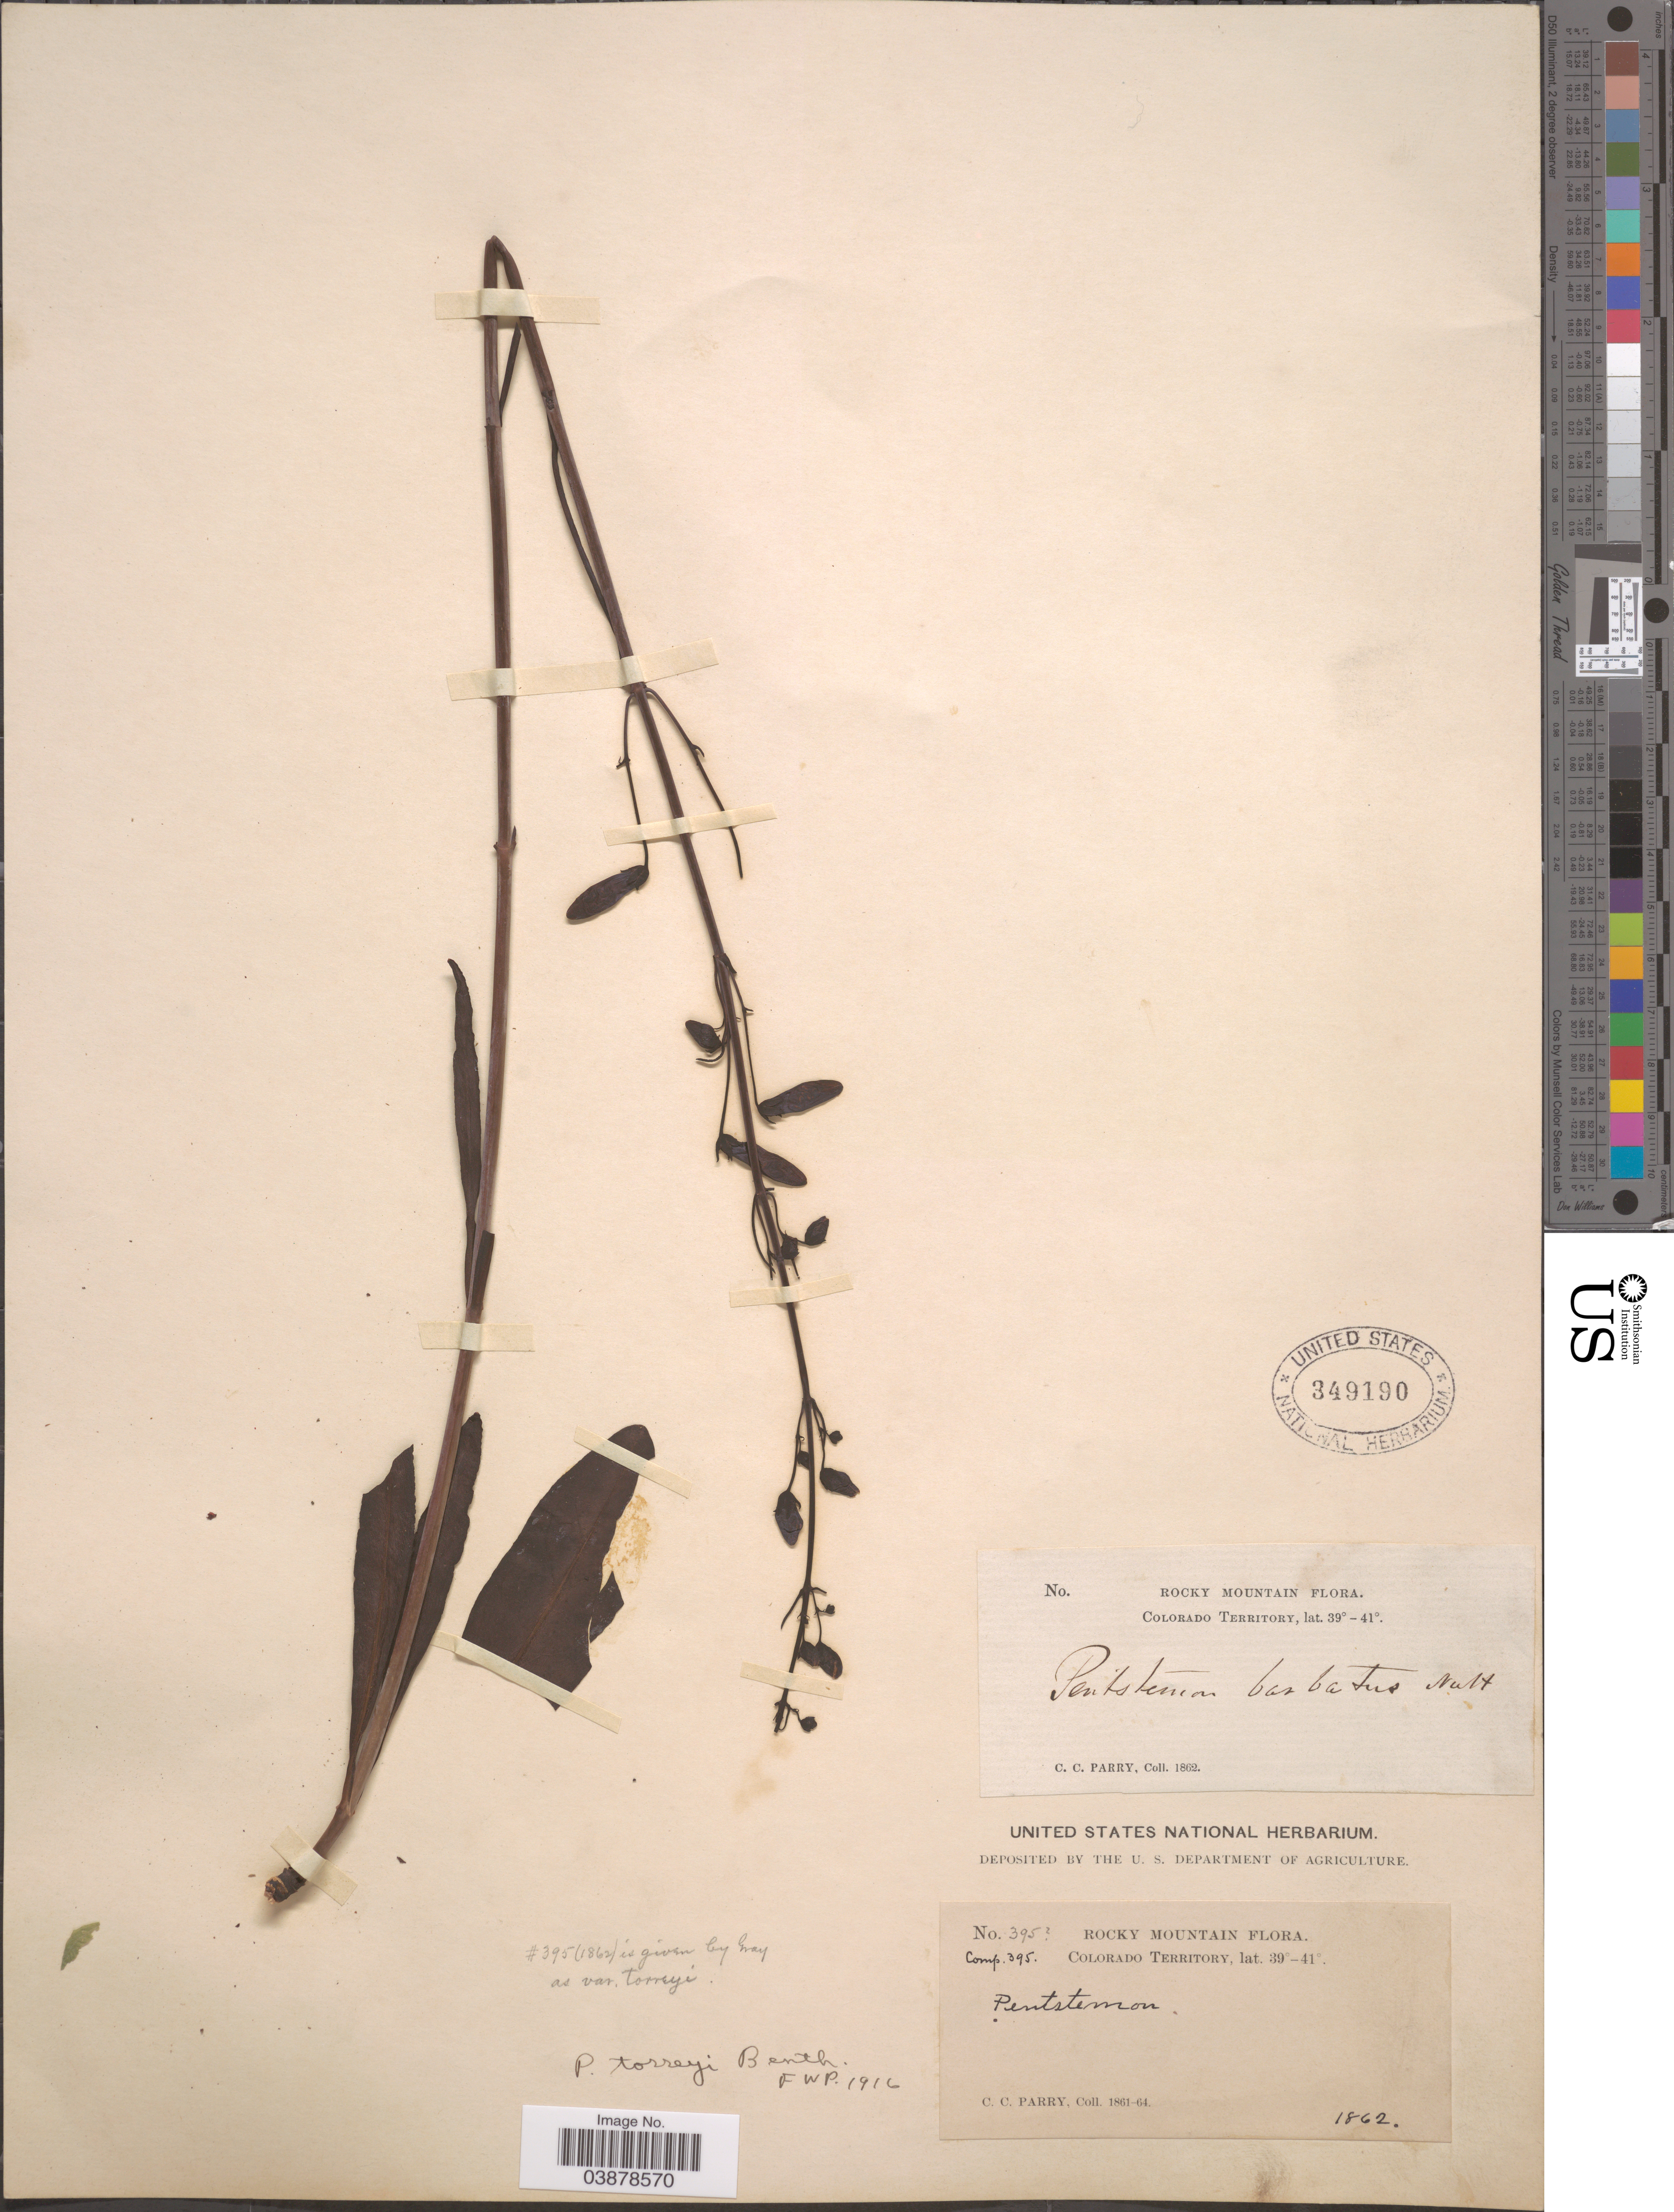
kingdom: Plantae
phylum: Tracheophyta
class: Magnoliopsida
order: Lamiales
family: Plantaginaceae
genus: Penstemon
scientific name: Penstemon torreyi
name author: Benth.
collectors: C. C. Parry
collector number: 395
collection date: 1862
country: United States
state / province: Colorado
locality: Rocky Mountain. Colorado Territory.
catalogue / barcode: US 349190